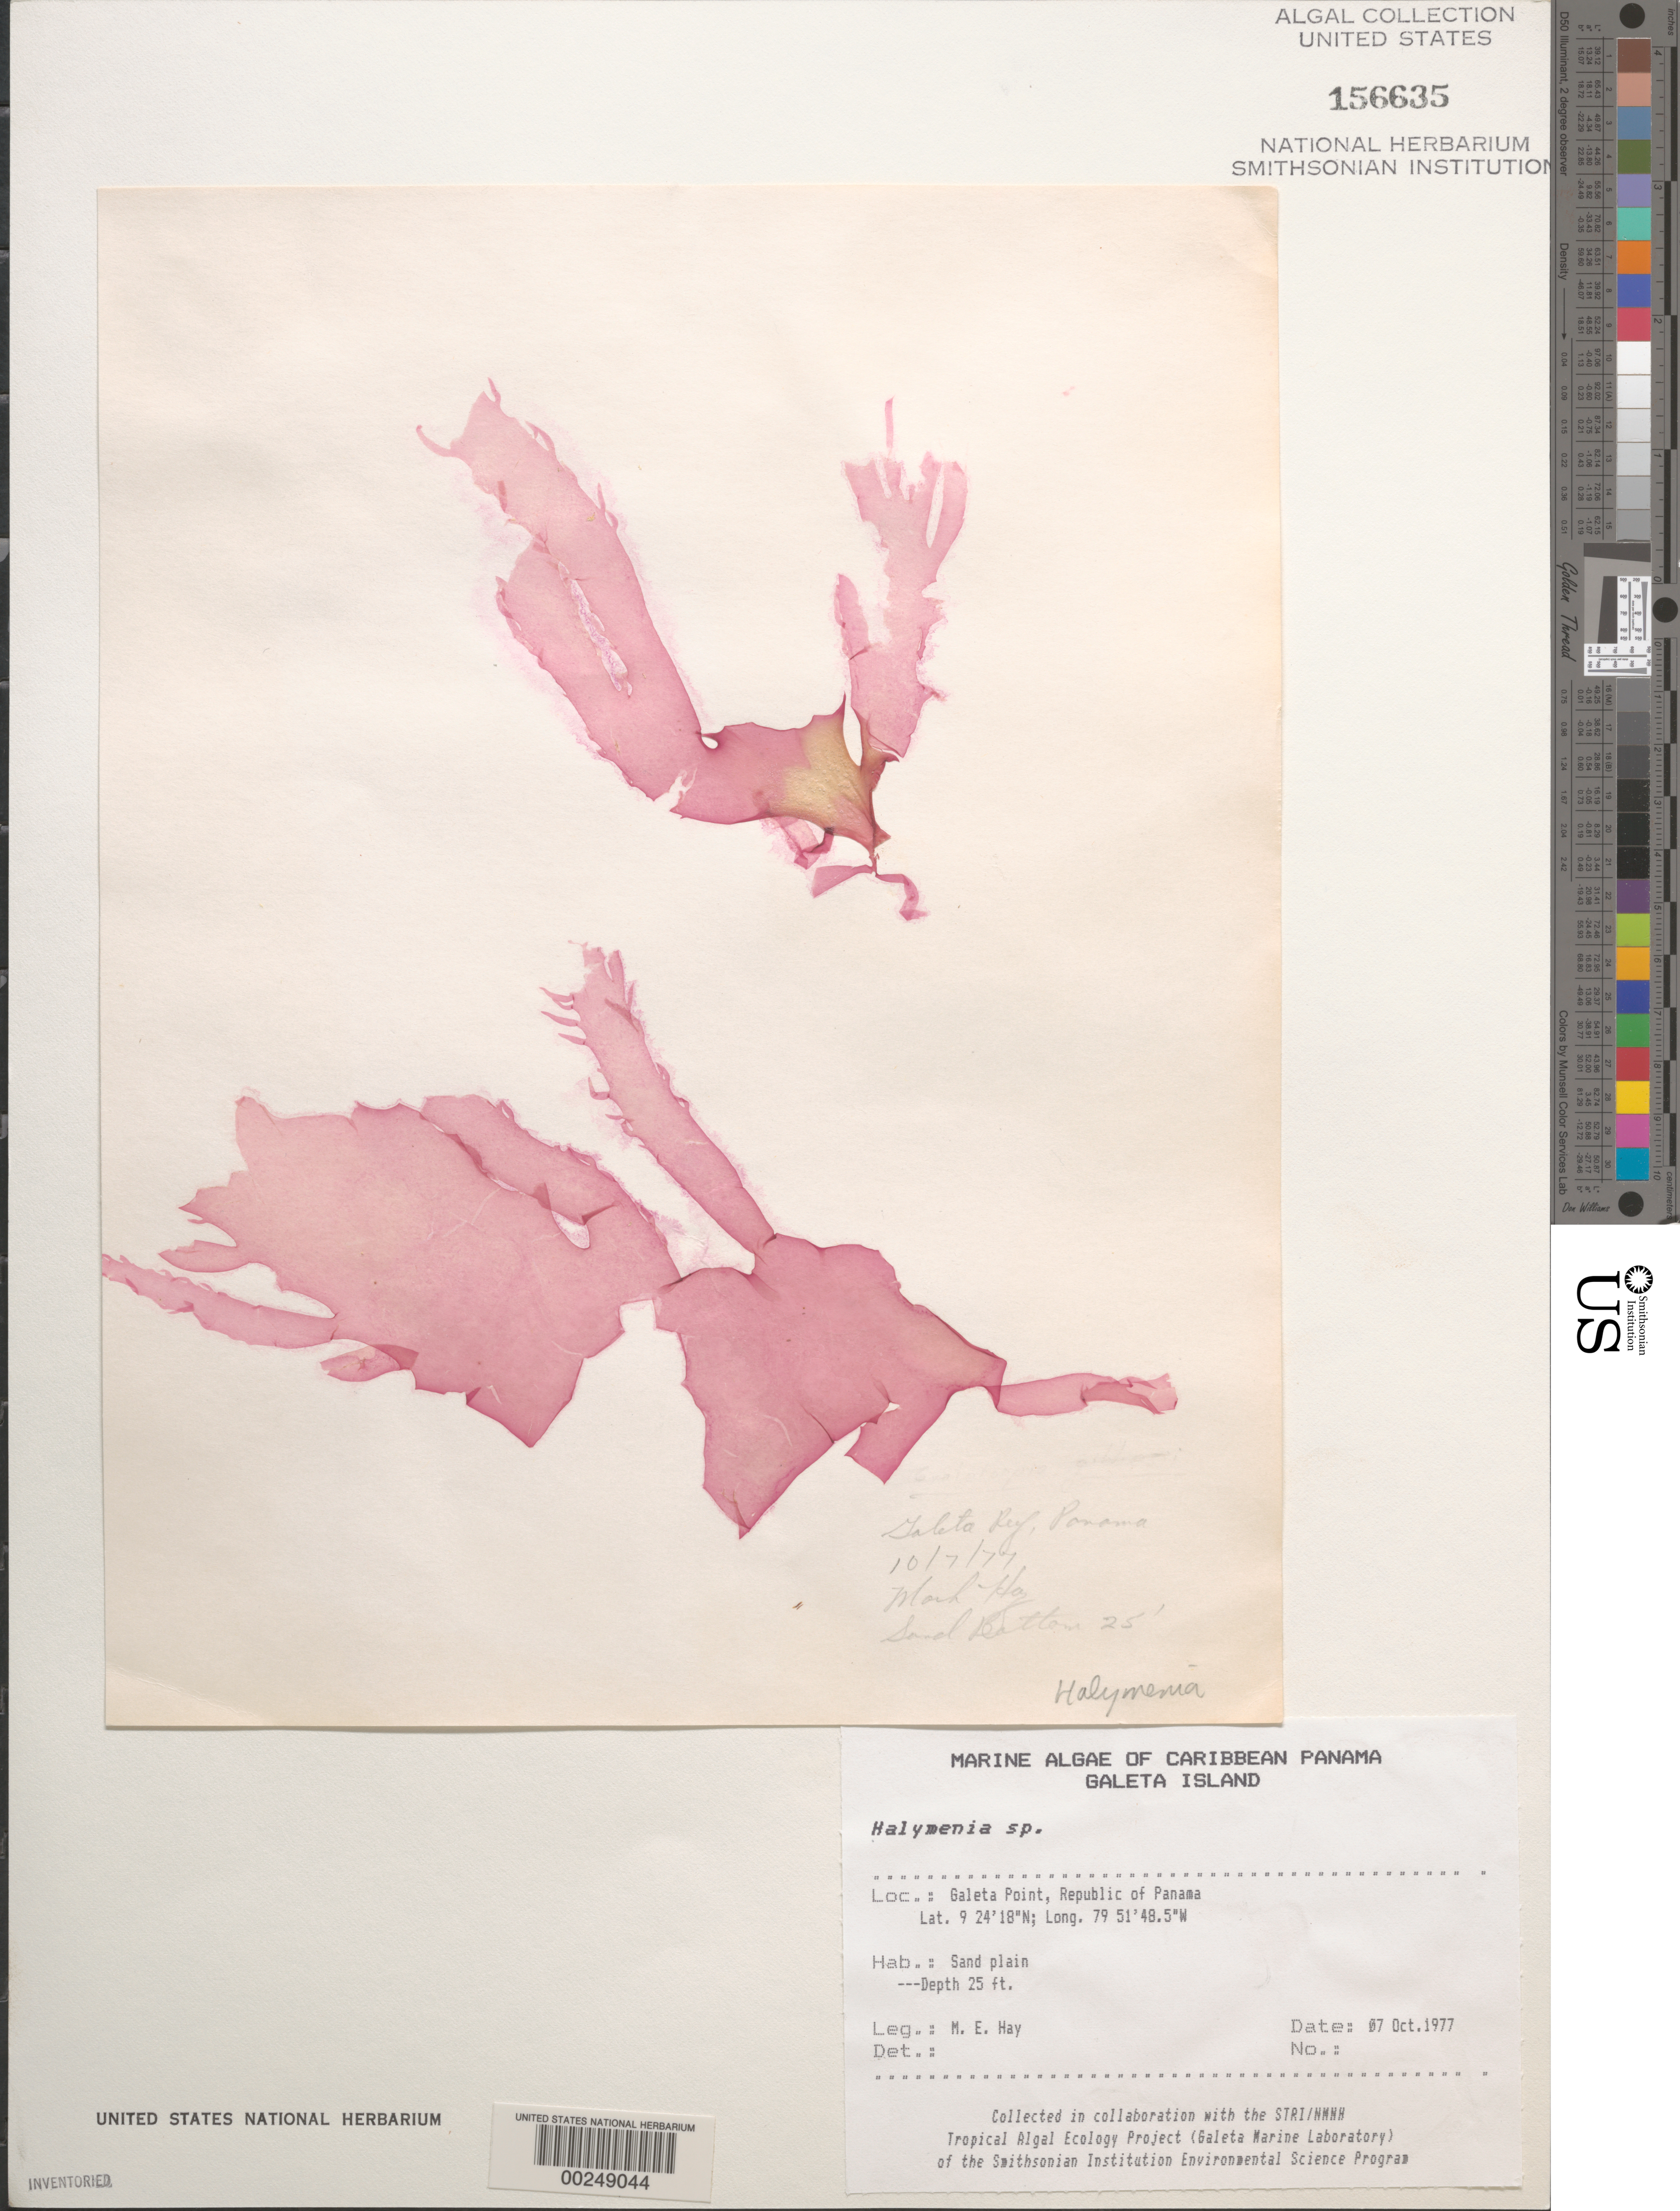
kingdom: Plantae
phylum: Rhodophyta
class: Florideophyceae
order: Halymeniales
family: Halymeniaceae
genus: Halymenia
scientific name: Halymenia sp.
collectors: M. E. Hay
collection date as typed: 07 Oct 1977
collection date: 1977-10-07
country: Panama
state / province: Colón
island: Galeta Island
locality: Galeta Point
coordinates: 9 24' 18" N, 79 51' 48.5" W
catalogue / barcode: US 156635